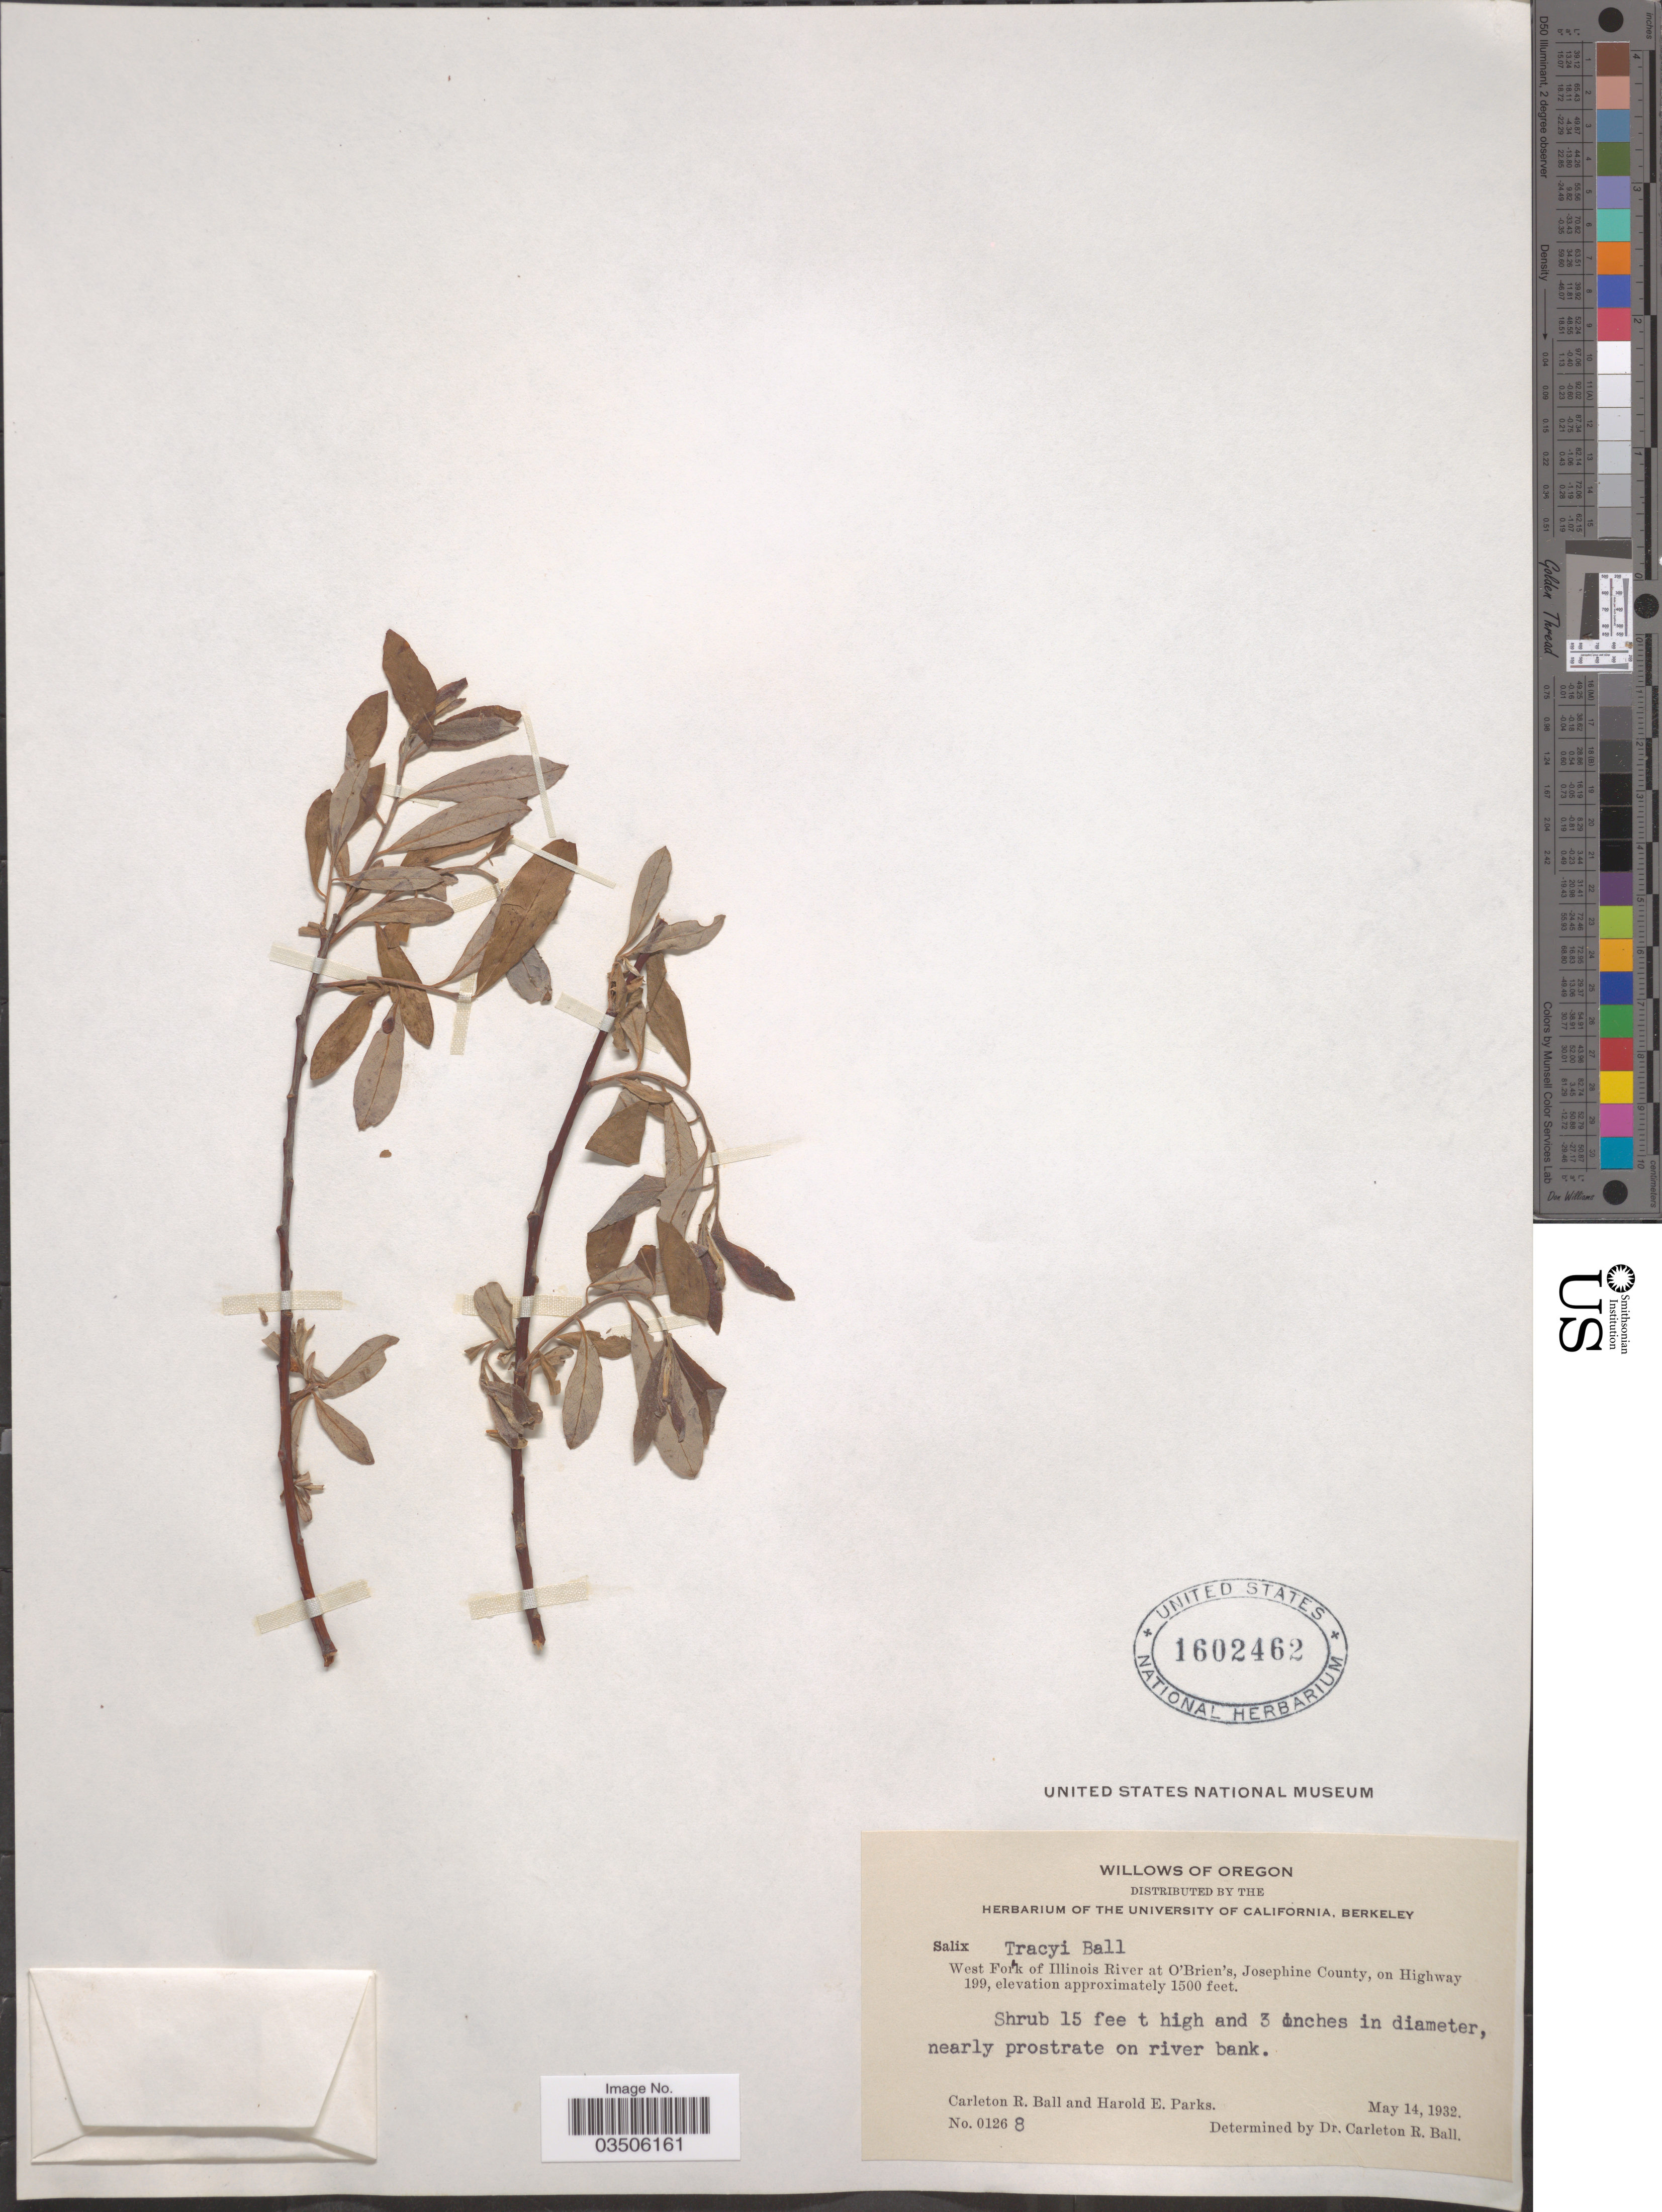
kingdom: Plantae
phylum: Tracheophyta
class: Magnoliopsida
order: Malpighiales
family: Salicaceae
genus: Salix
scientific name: Salix tracyi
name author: C.R. Ball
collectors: R. H. Ball & H. E. Parks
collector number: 01268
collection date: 1932-05-14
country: United States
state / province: Oregon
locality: West Fork of Illinois River at O'Brien's, Josephine County, on Highway 199.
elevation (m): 457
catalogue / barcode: US 1602462